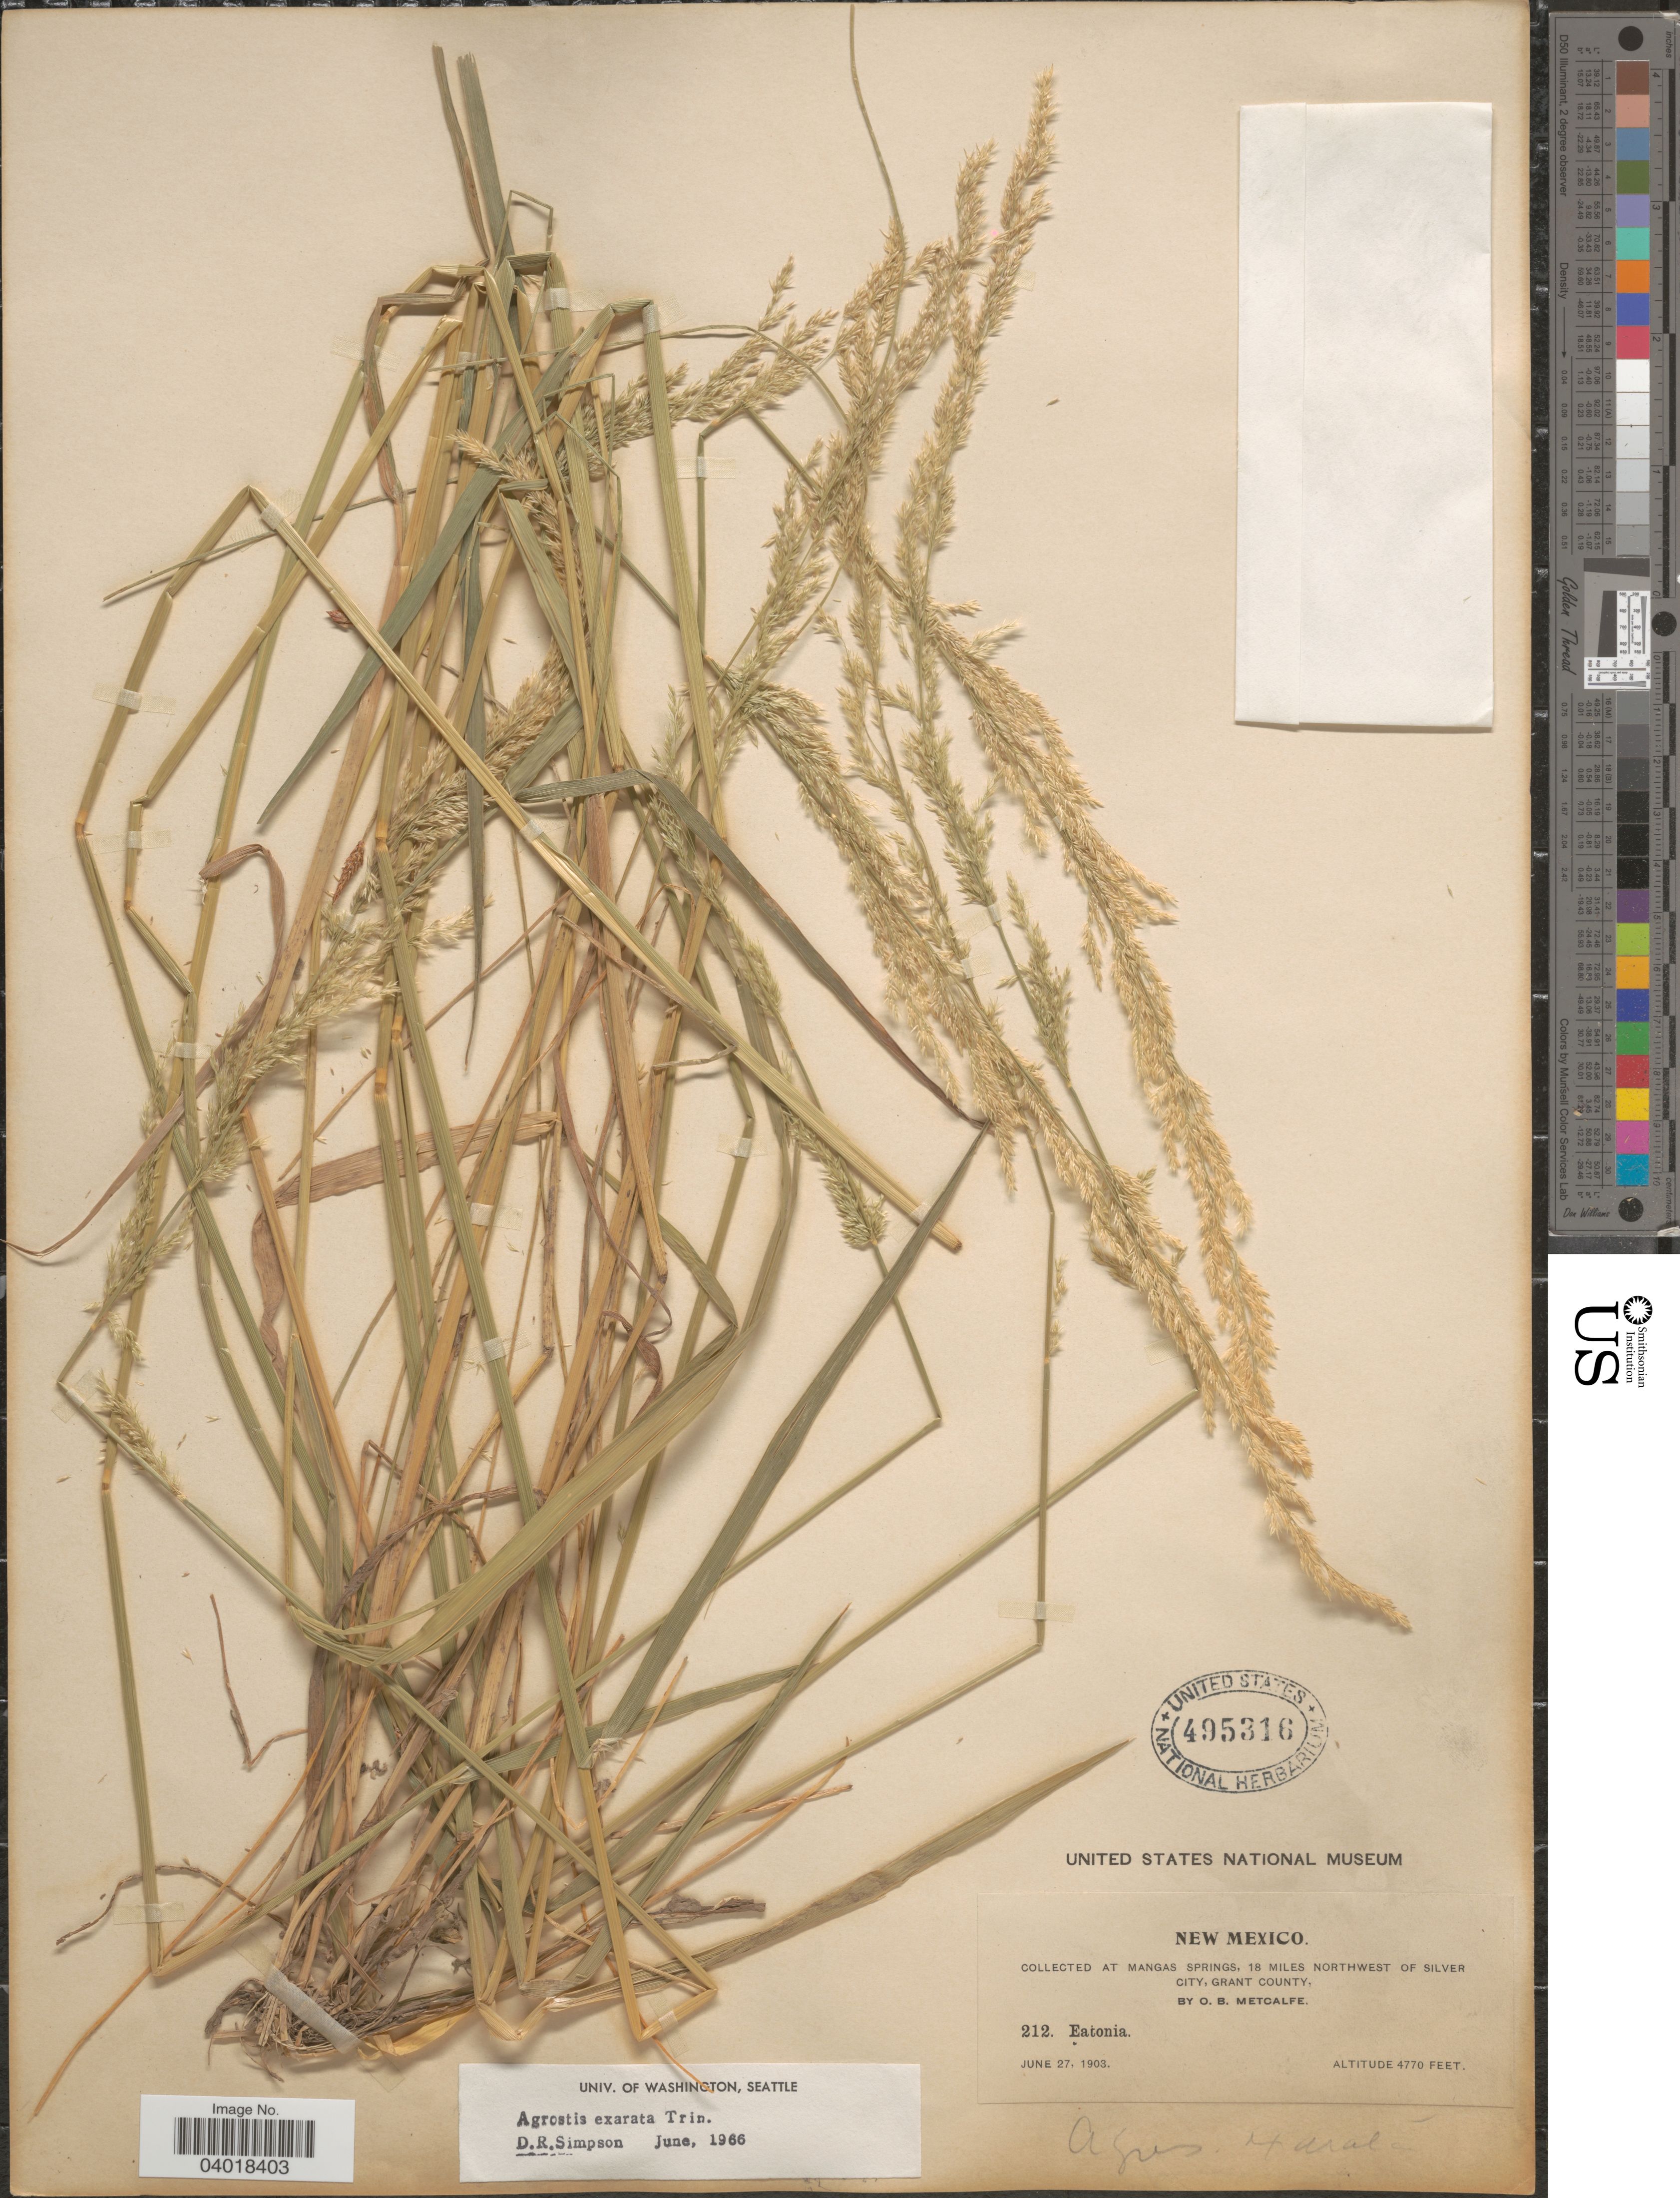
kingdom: Plantae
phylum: Tracheophyta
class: Liliopsida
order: Poales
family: Poaceae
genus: Agrostis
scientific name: Agrostis exarata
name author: Trin.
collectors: O. B. Metcalfe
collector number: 212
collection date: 1903-06-27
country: United States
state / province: New Mexico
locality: At Mangas Springs, 18 miles Northwest of Silver City, Grant County.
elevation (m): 1454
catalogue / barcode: US 495316